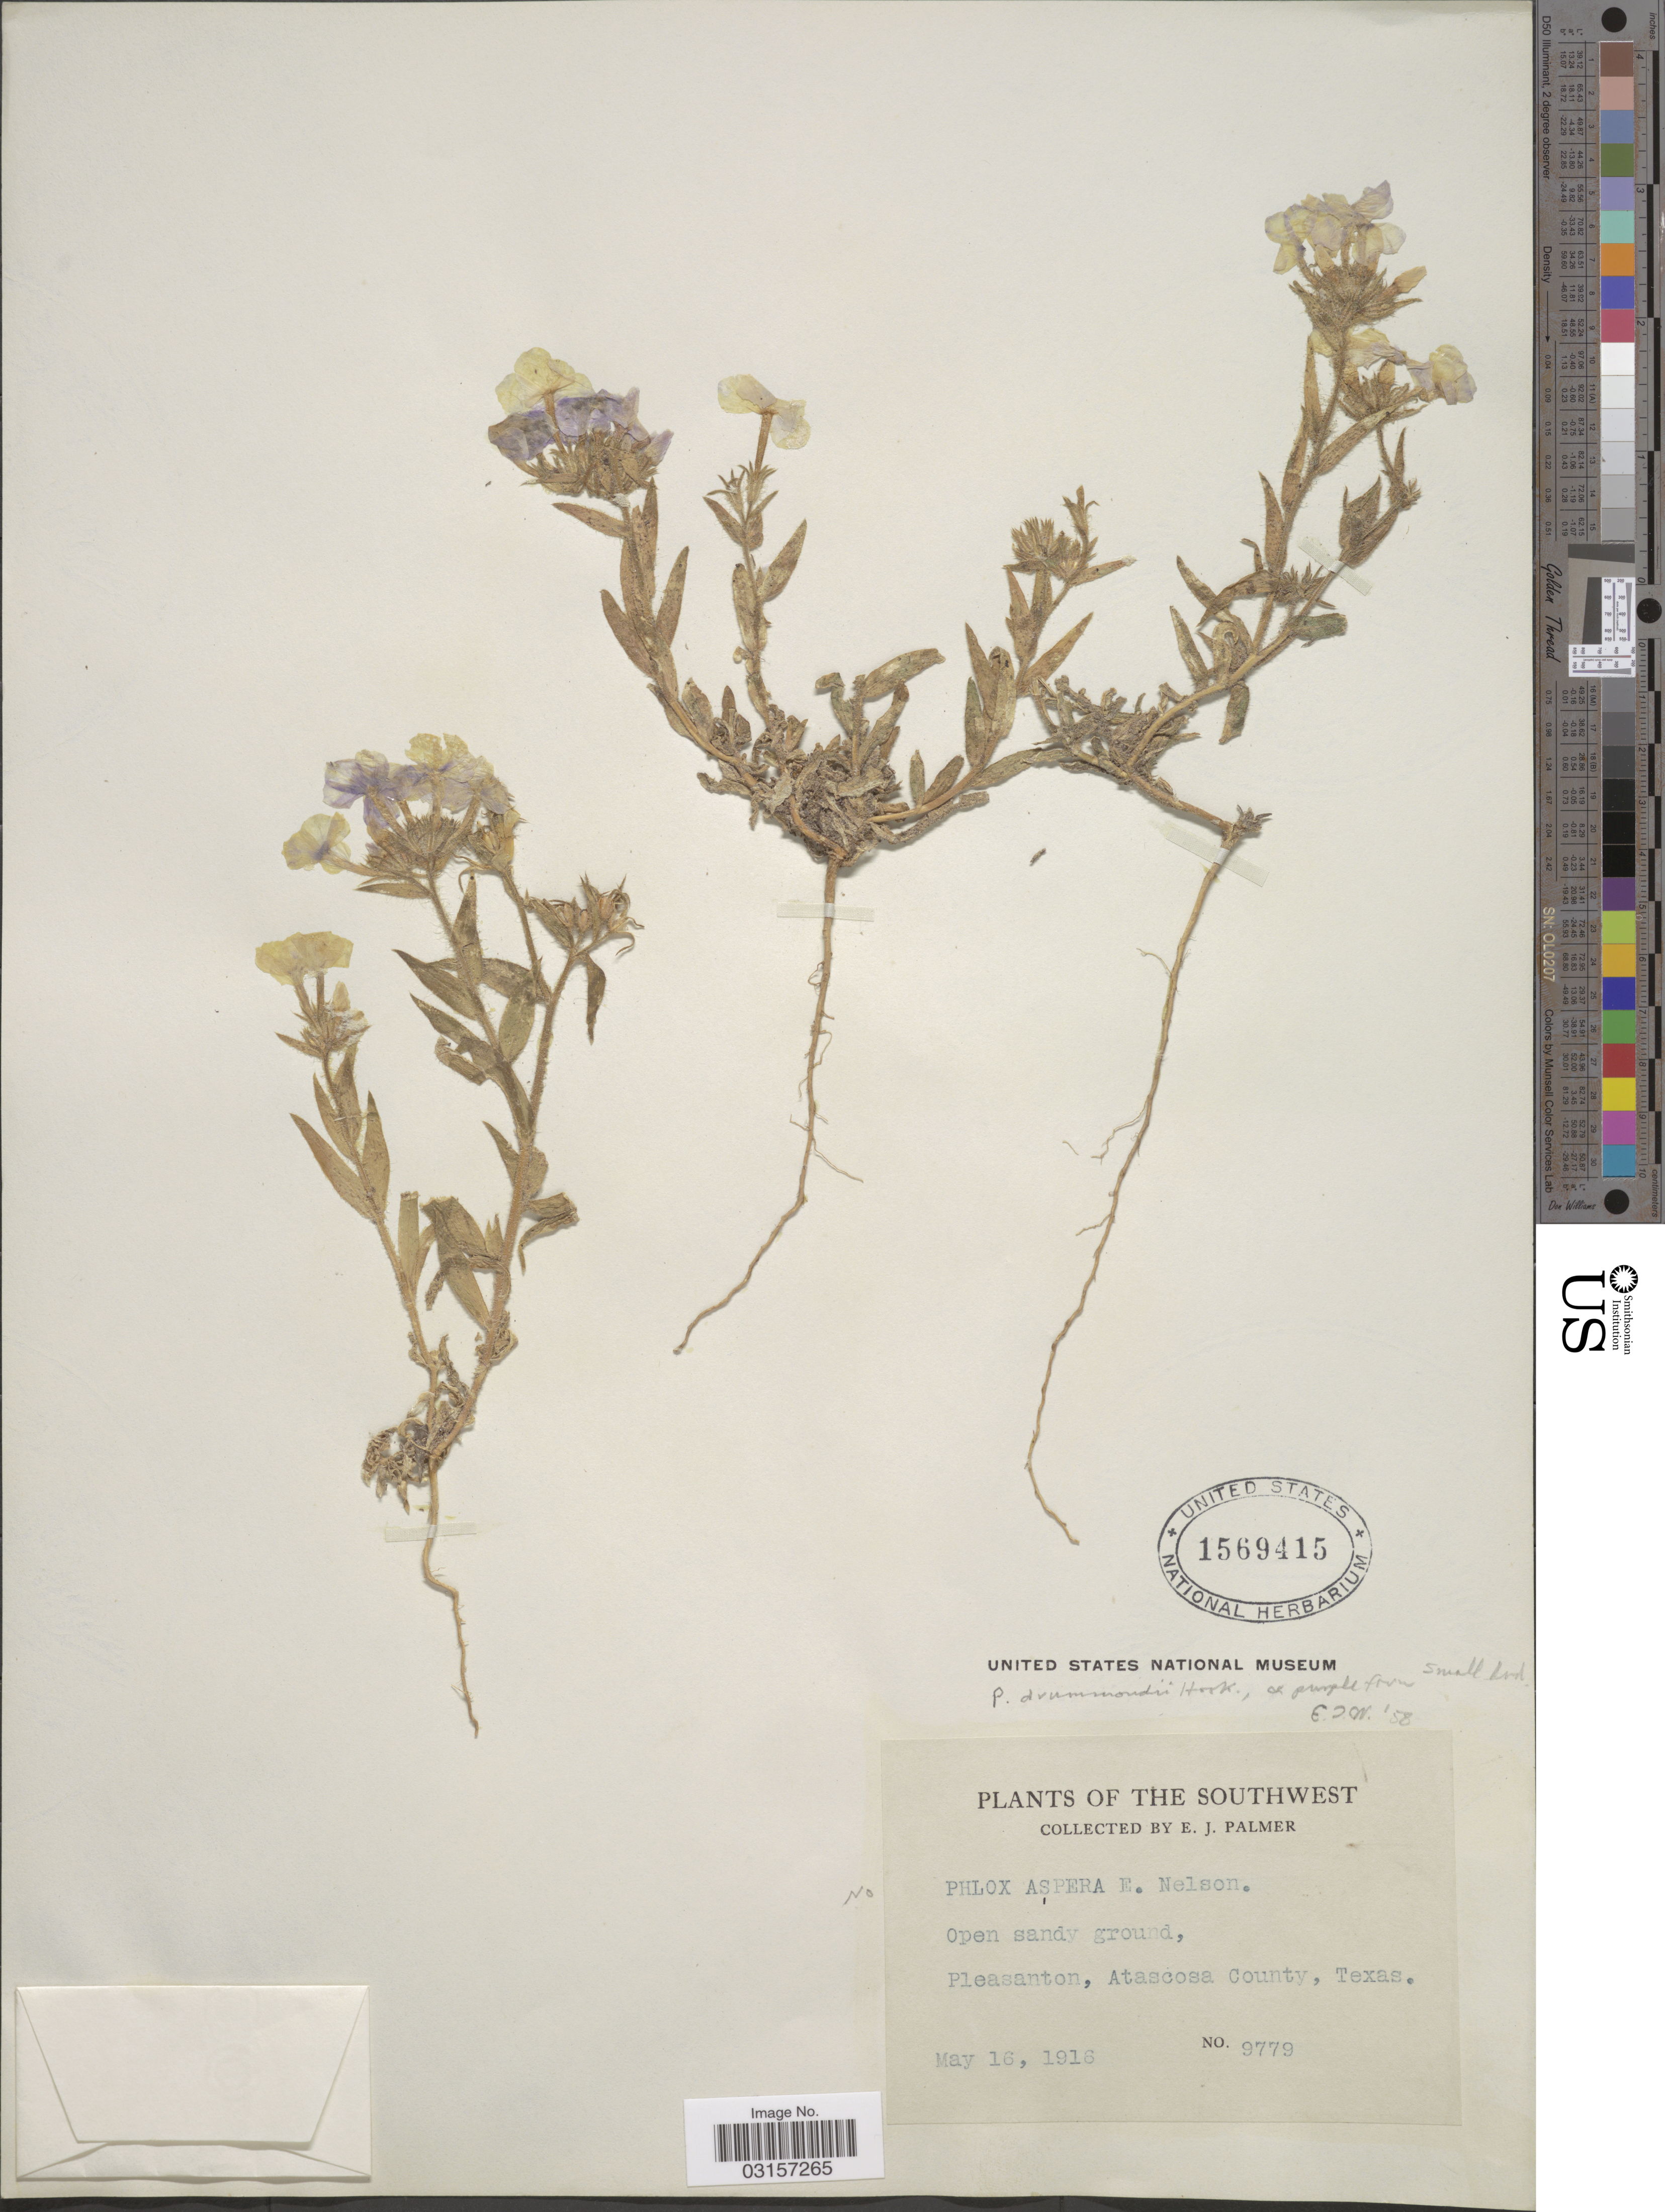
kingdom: Plantae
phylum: Tracheophyta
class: Magnoliopsida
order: Ericales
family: Polemoniaceae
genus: Phlox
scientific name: Phlox drummondii subsp. drummondii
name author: Hook.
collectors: E. J. Palmer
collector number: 9779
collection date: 1916-05-16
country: United States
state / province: Texas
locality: The Southwest, Pleasanton, Atascosa County, Texas.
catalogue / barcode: US 1569415